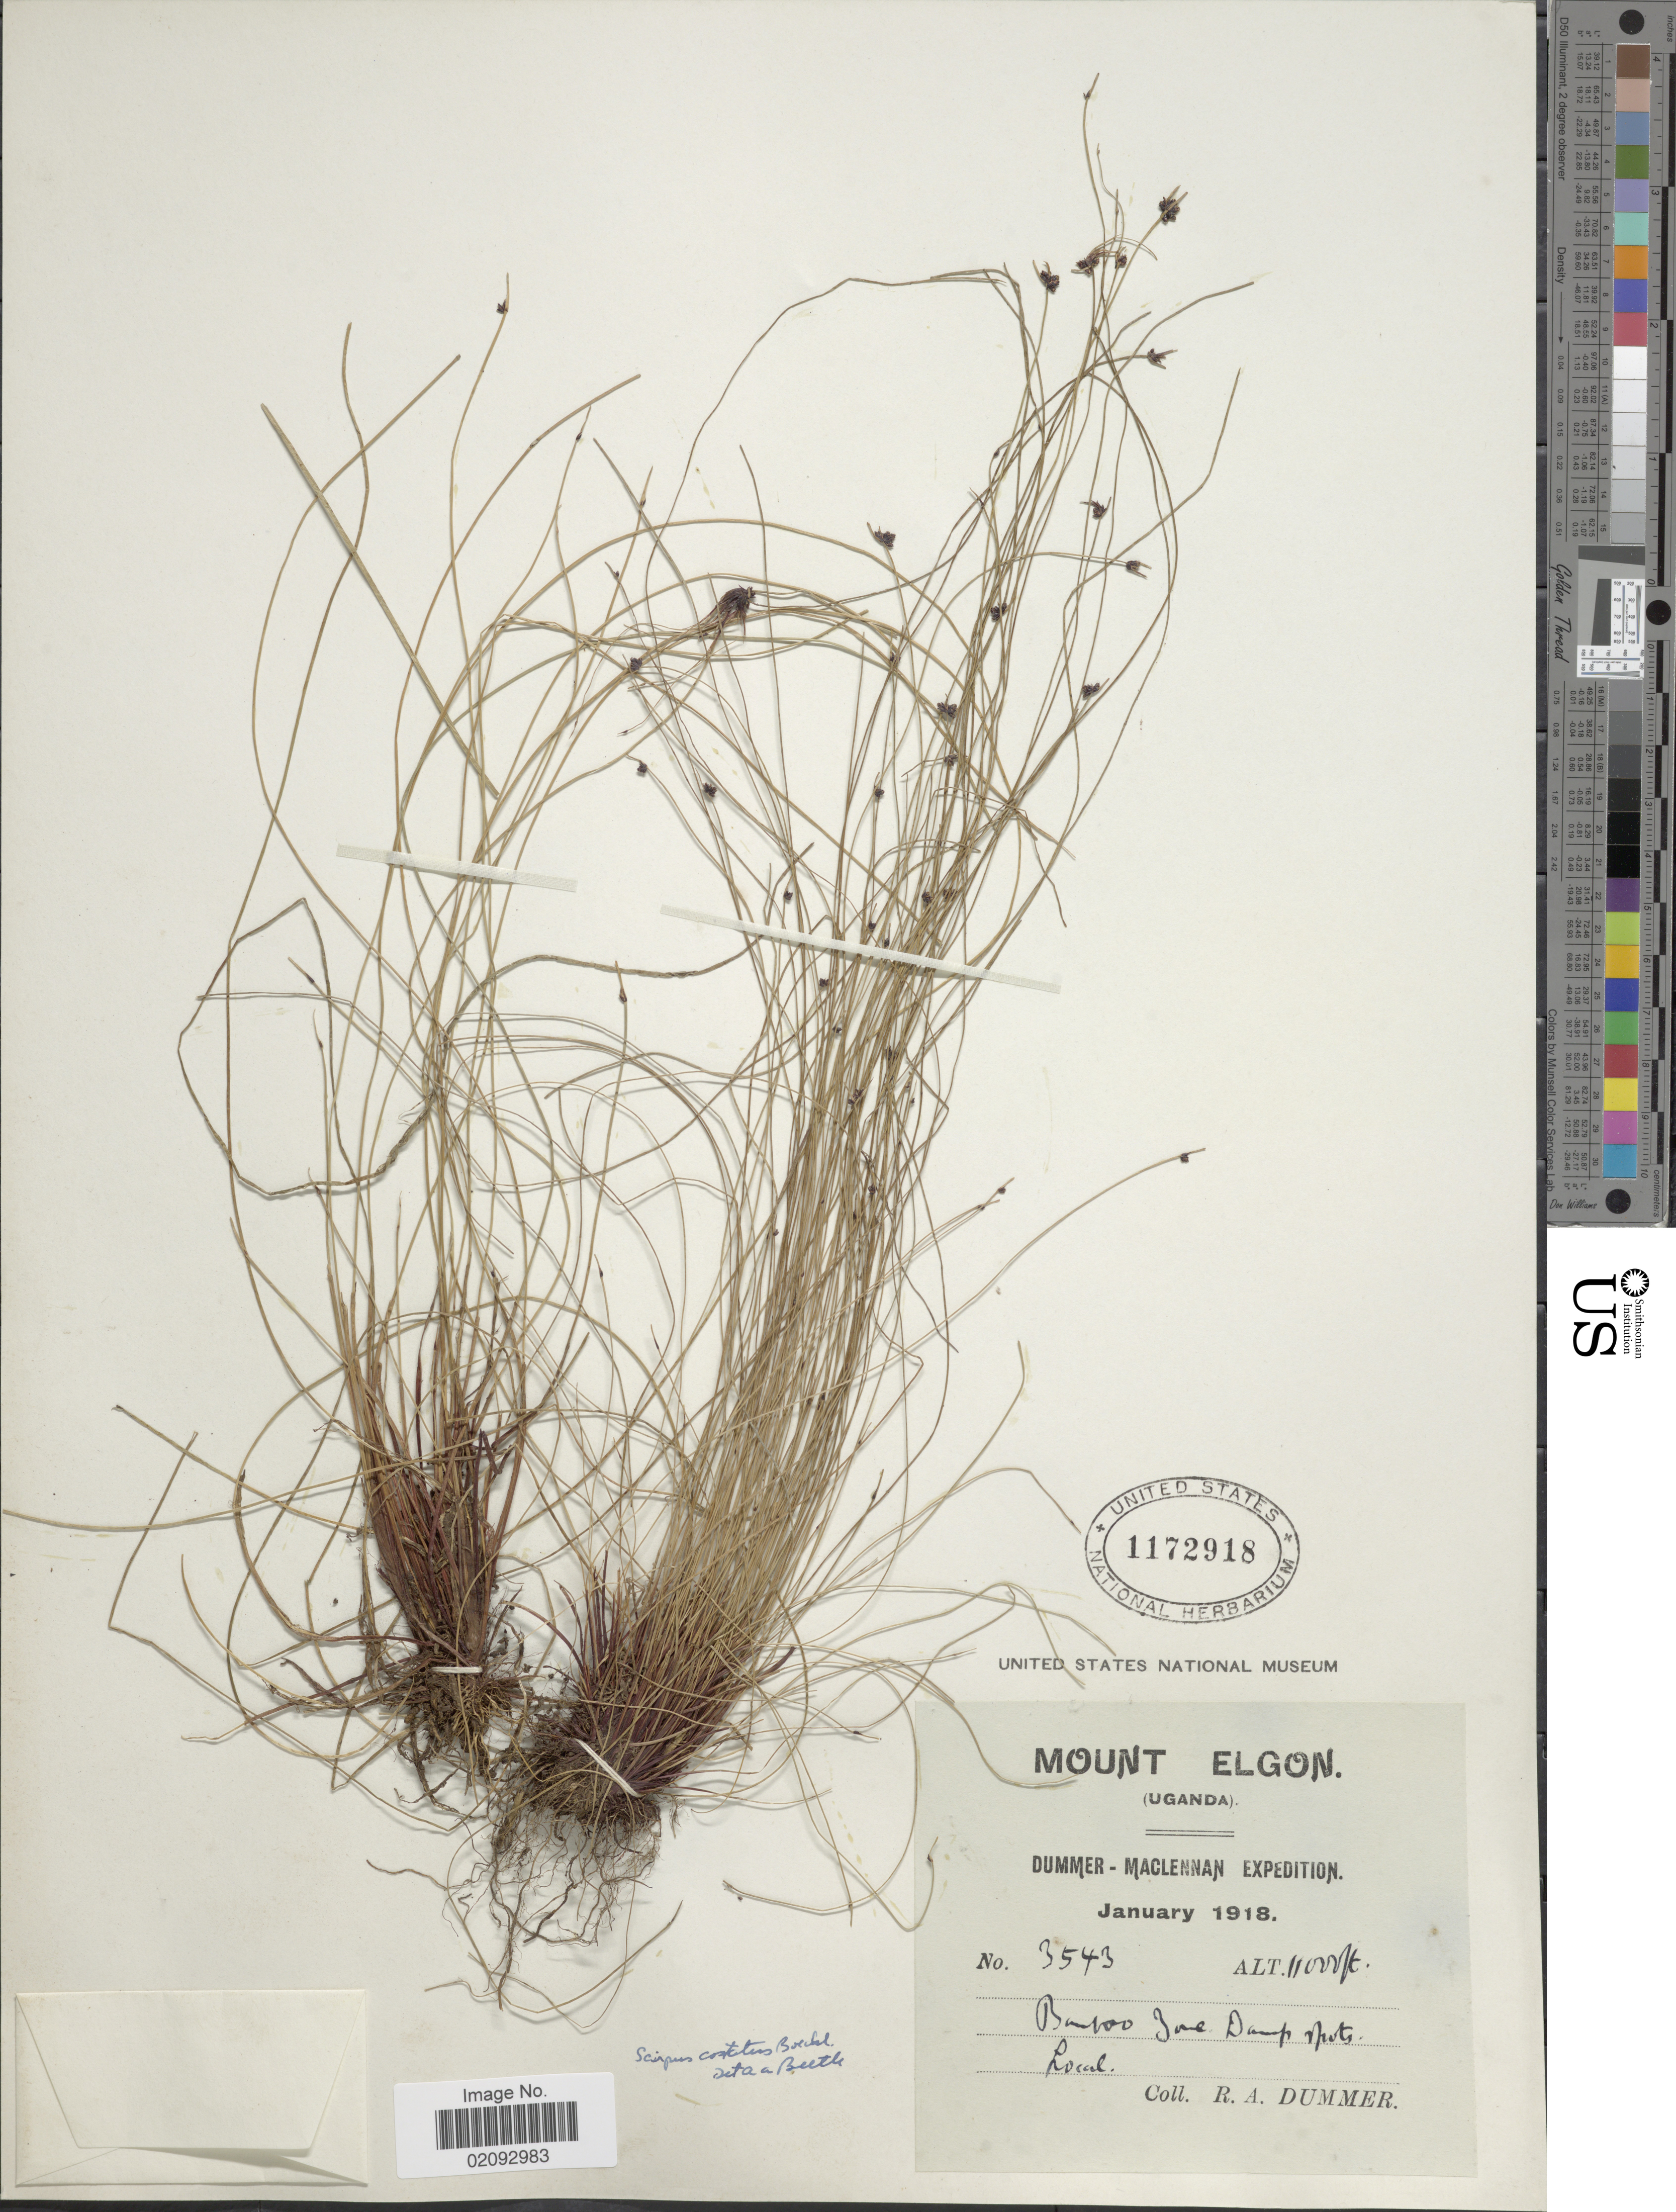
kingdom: Plantae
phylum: Tracheophyta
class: Liliopsida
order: Poales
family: Cyperaceae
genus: Isolepis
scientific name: Isolepis costata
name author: Hochst. ex A. Rich.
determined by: Strong, Mark T., (BOT), Smithsonian Institution - National Museum of Natural History (UNITED STATES)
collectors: R. Dümmer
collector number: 3543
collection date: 1918-01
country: Uganda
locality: Mount Elgon, Bamboo Zone Damp spots, Local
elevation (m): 3353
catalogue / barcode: US 1172918